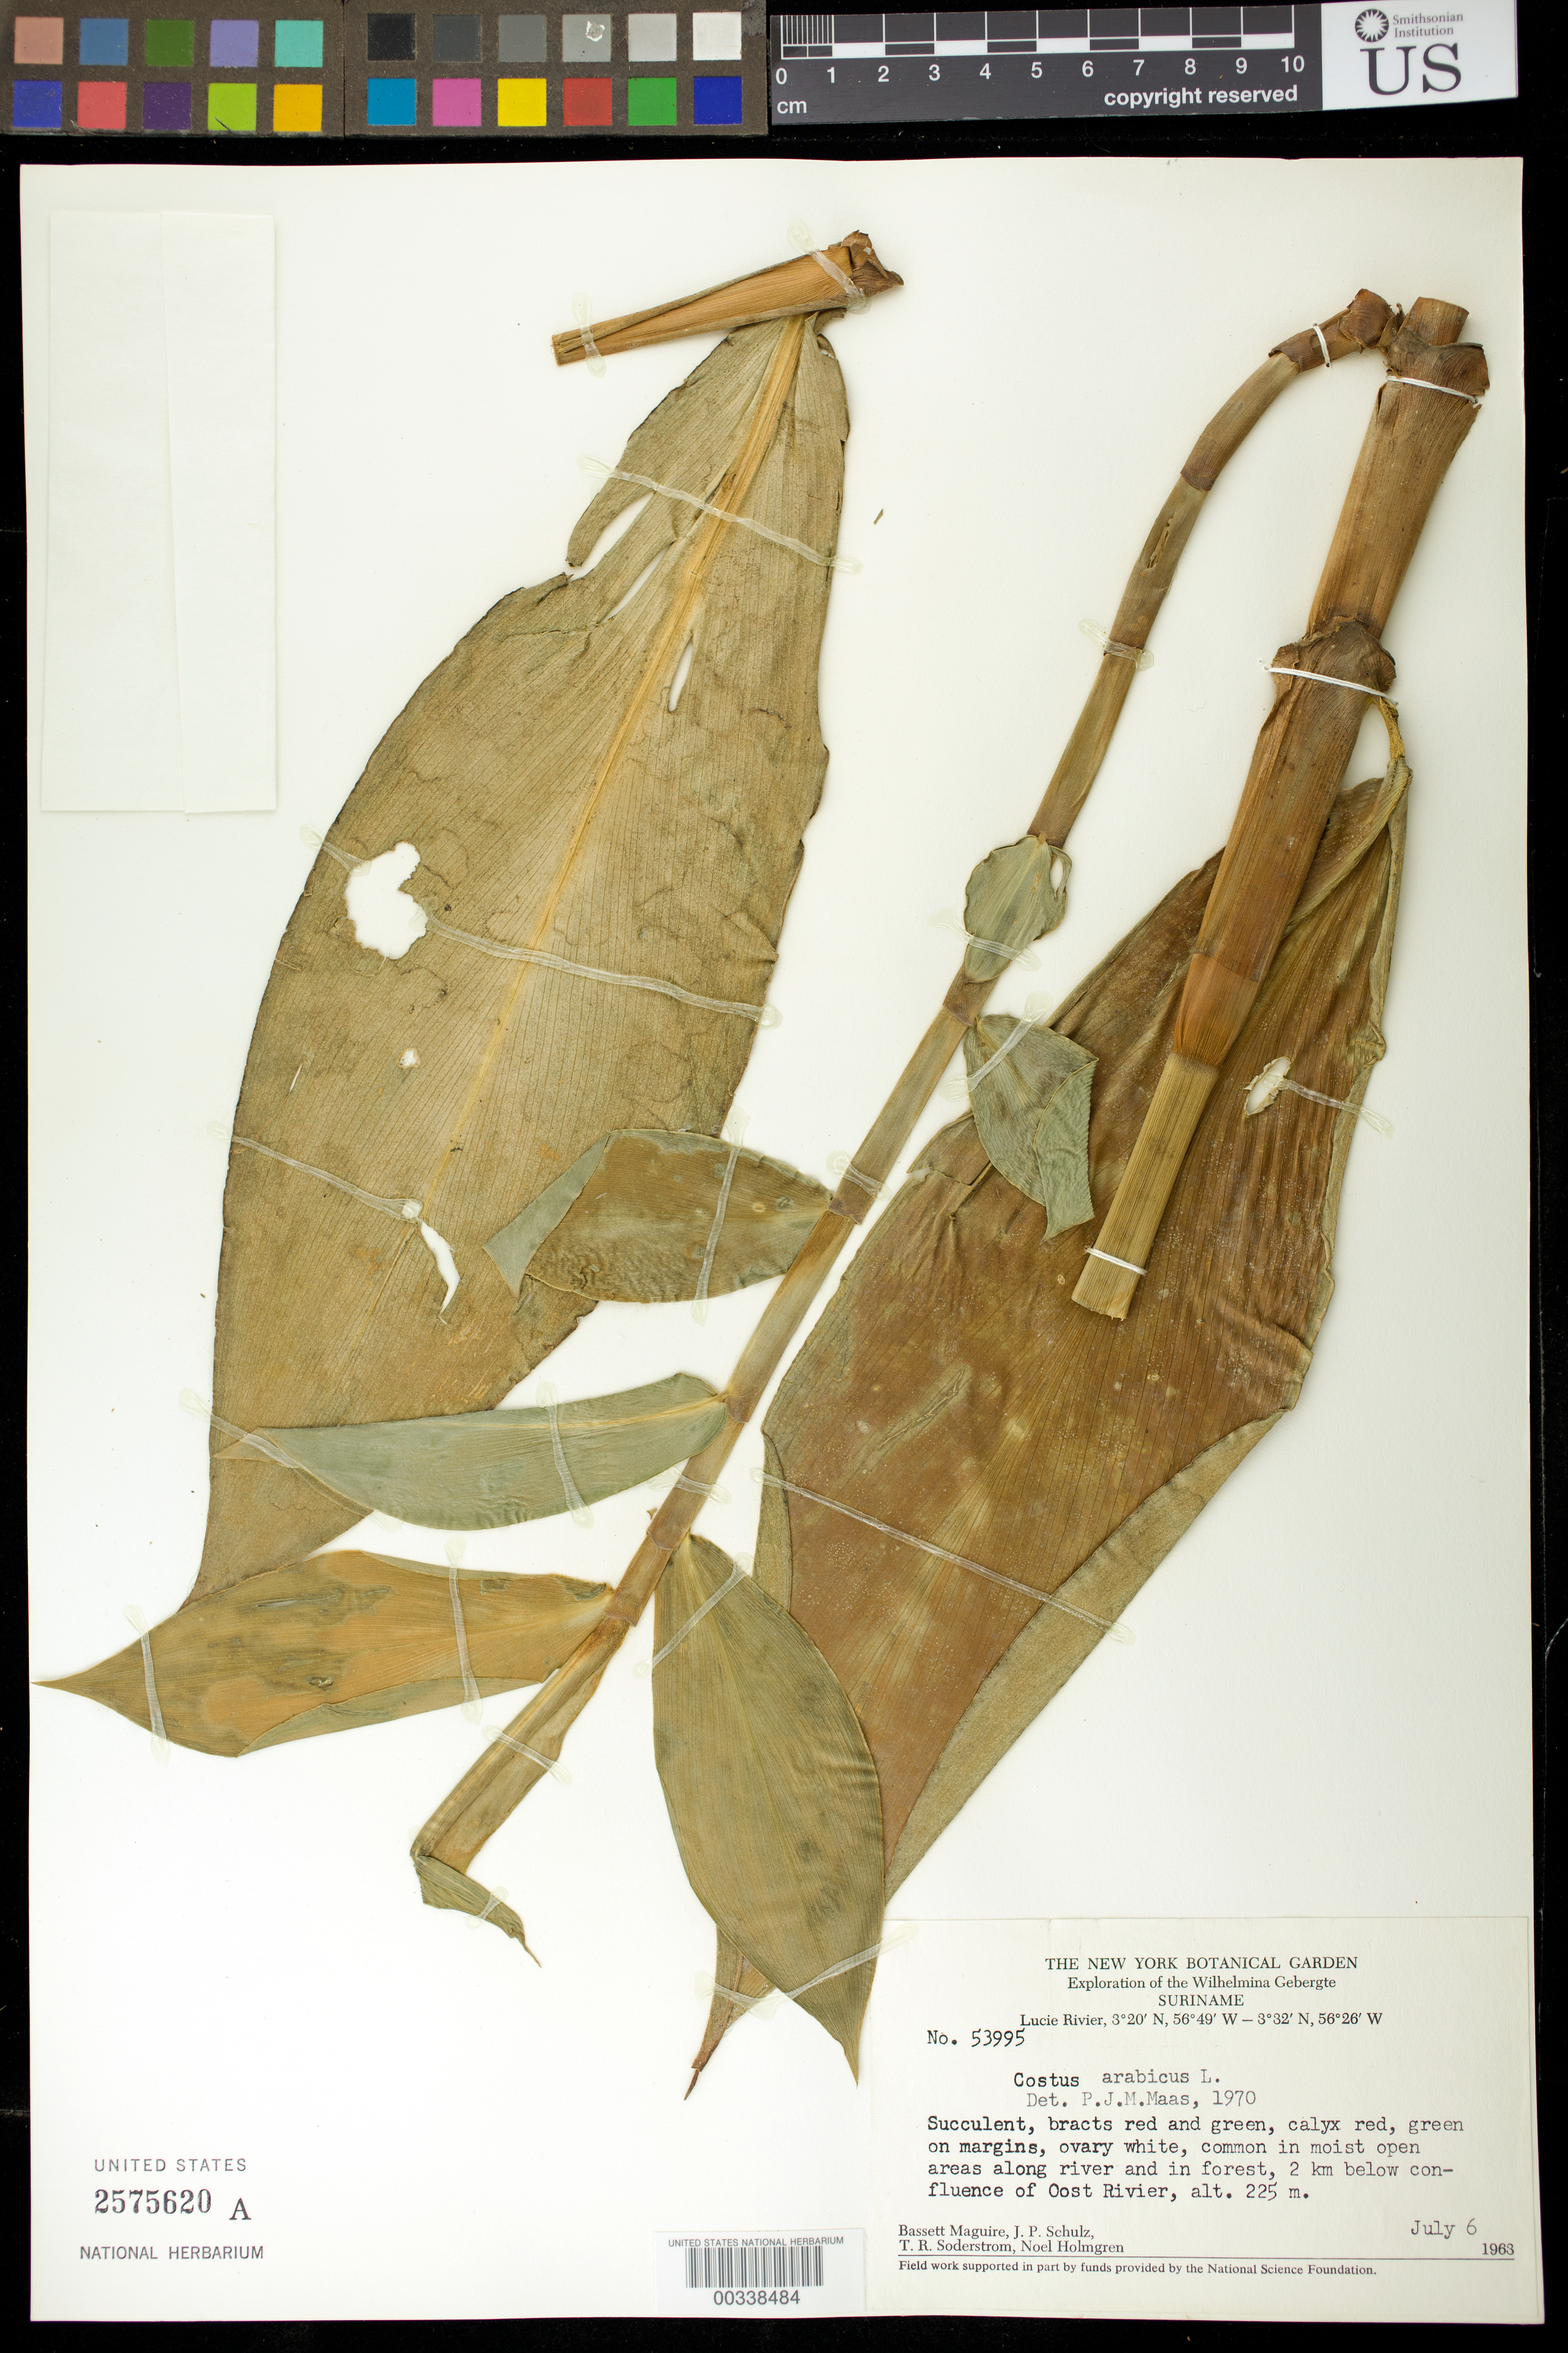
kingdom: Plantae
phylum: Tracheophyta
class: Liliopsida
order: Zingiberales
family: Costaceae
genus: Costus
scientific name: Costus arabicus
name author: L.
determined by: Maas, Paul J. M.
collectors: B. Maguire, J. P. Schulz, T. R. Soderstrom & N. H. Holmgren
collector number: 53995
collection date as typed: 06 Jul 1963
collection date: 1963-07-06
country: Suriname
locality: Exploration of the wihelmina gebergte, 2 km below confluence of oost rivier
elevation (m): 225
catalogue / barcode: US 2575620A